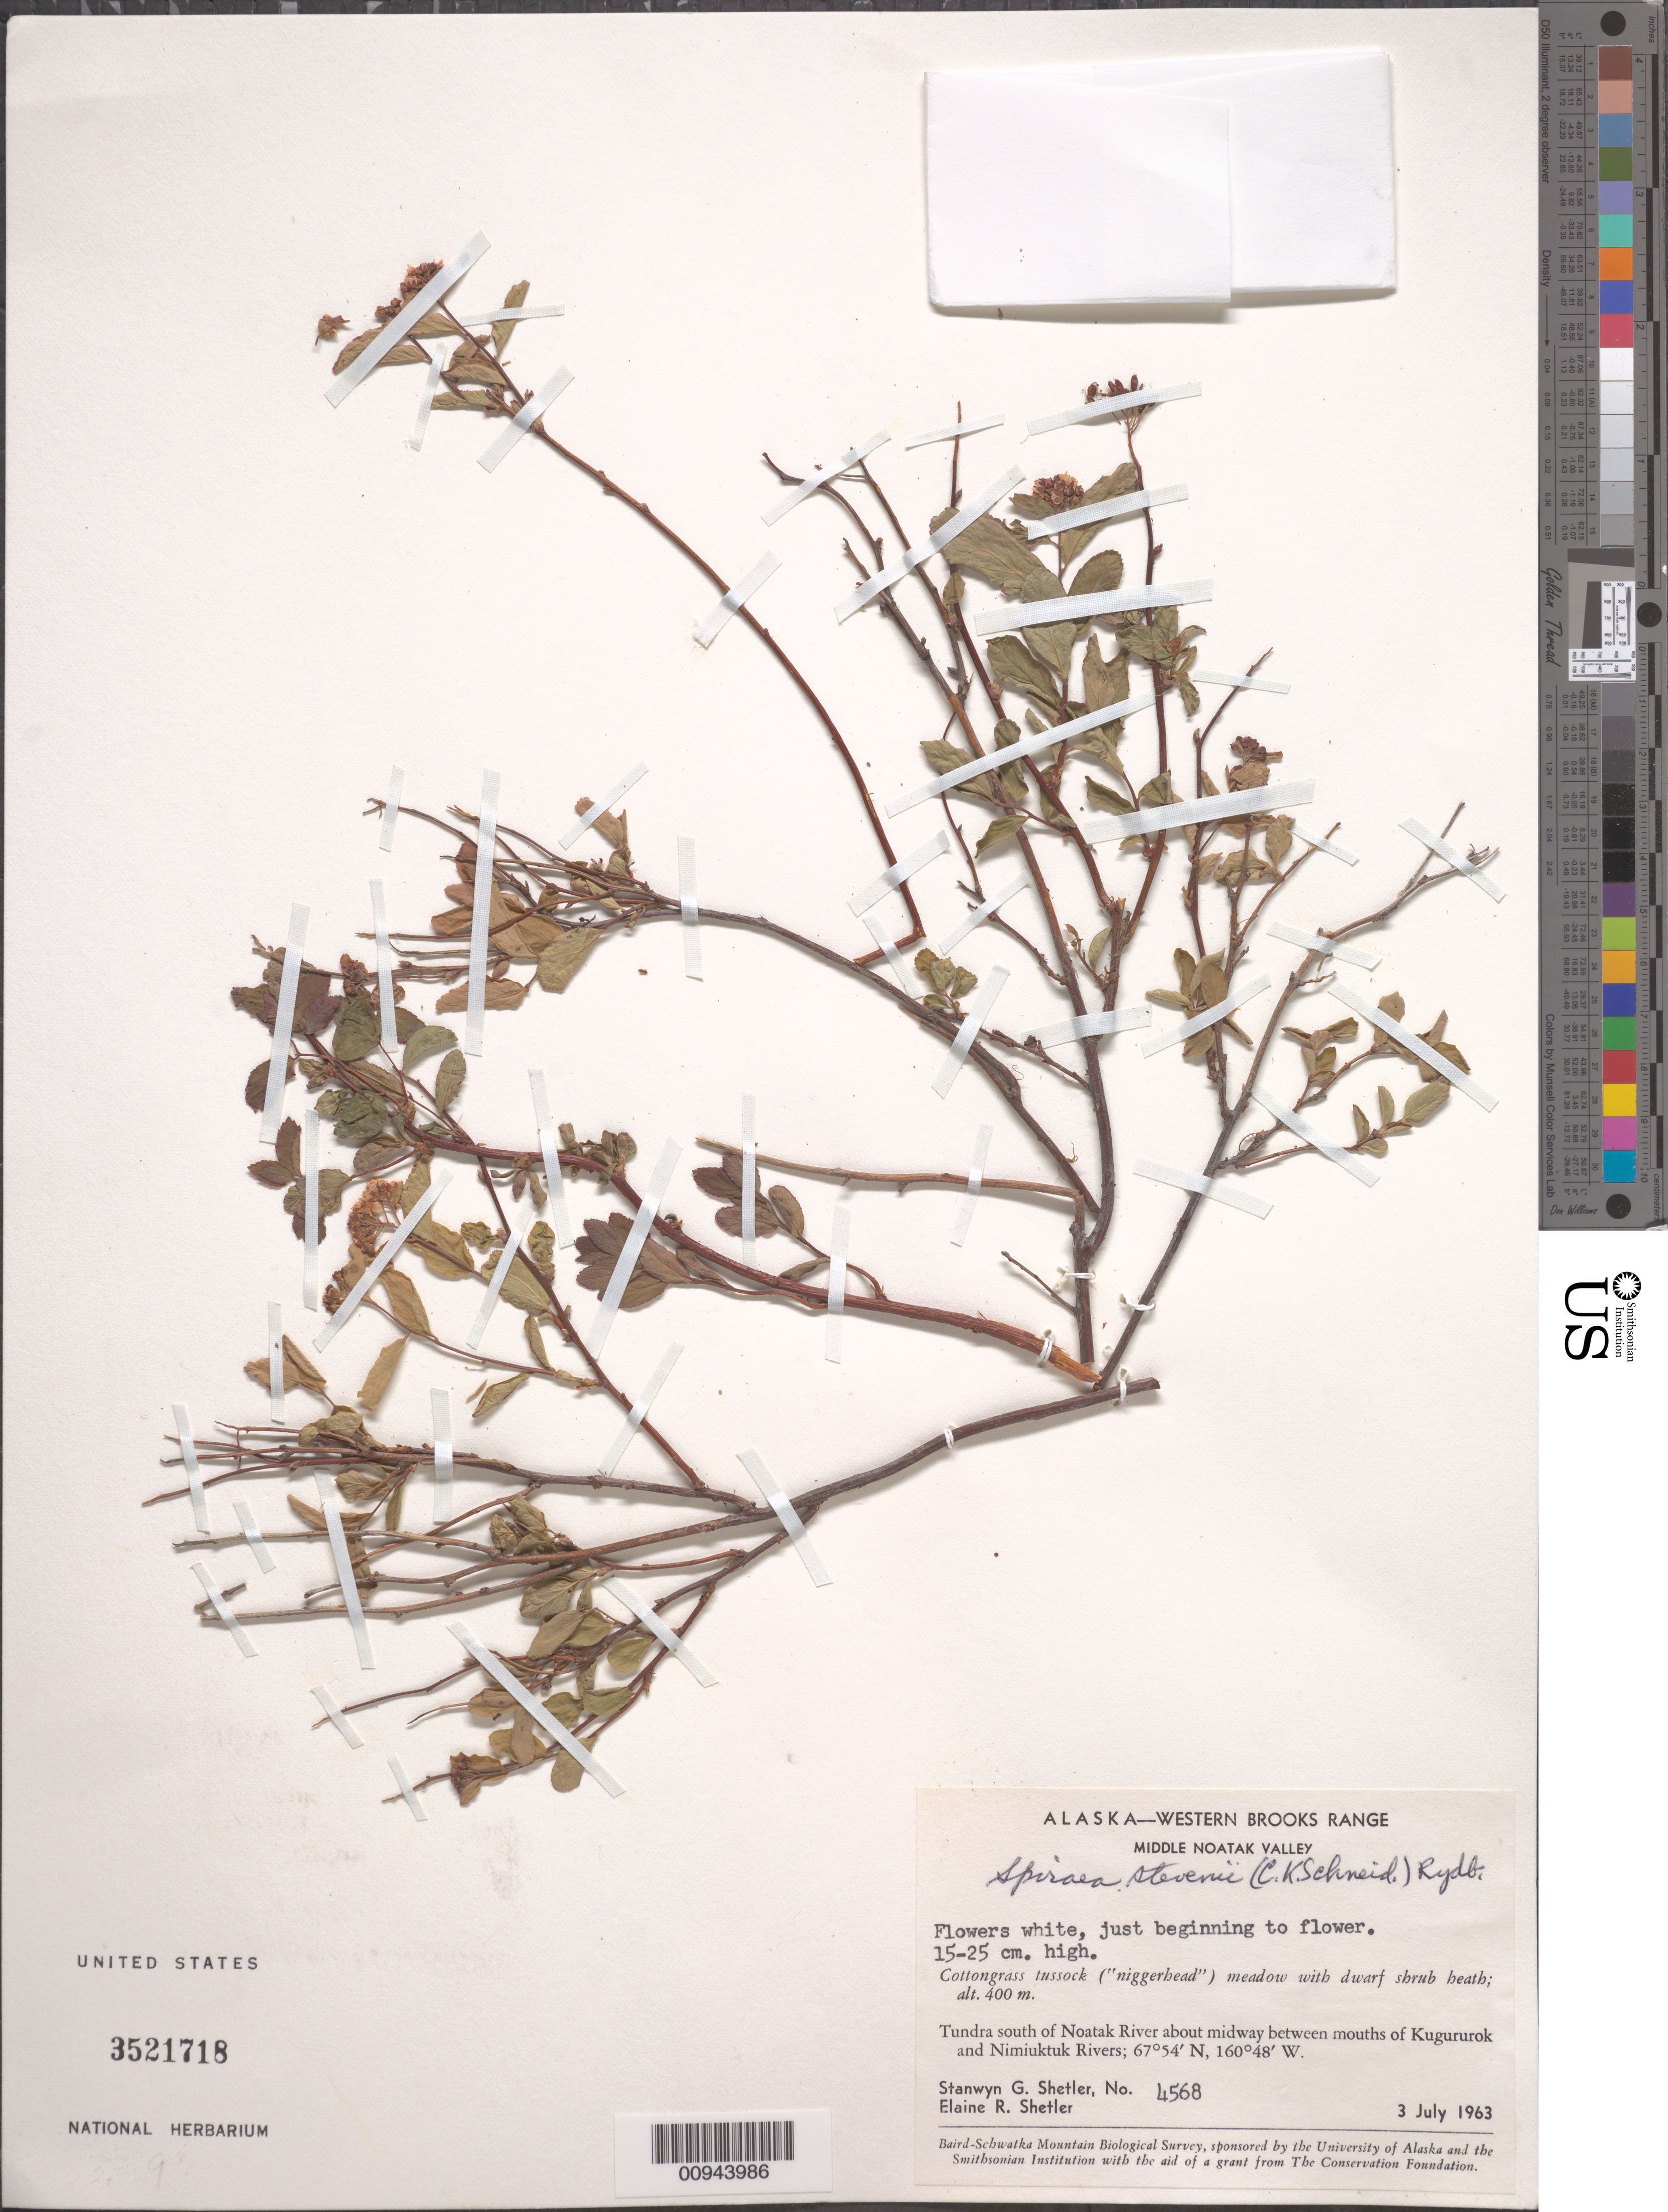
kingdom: Plantae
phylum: Tracheophyta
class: Magnoliopsida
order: Rosales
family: Rosaceae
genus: Spiraea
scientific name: Spiraea stevenii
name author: (C.K. Schneid.) Rydb.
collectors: S. Shetler & E. R. Shetler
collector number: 4568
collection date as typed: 03 Jul 1963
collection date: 1963-07-03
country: United States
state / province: Alaska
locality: S of Noatak River about midway between mouths of Kugururok and Nimiuktuk Rivers. Western Brooks Range, Middle Noatak Valley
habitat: Tundra. Cottongrass tussock meadow with dwarf shrub heath.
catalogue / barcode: US 3521718